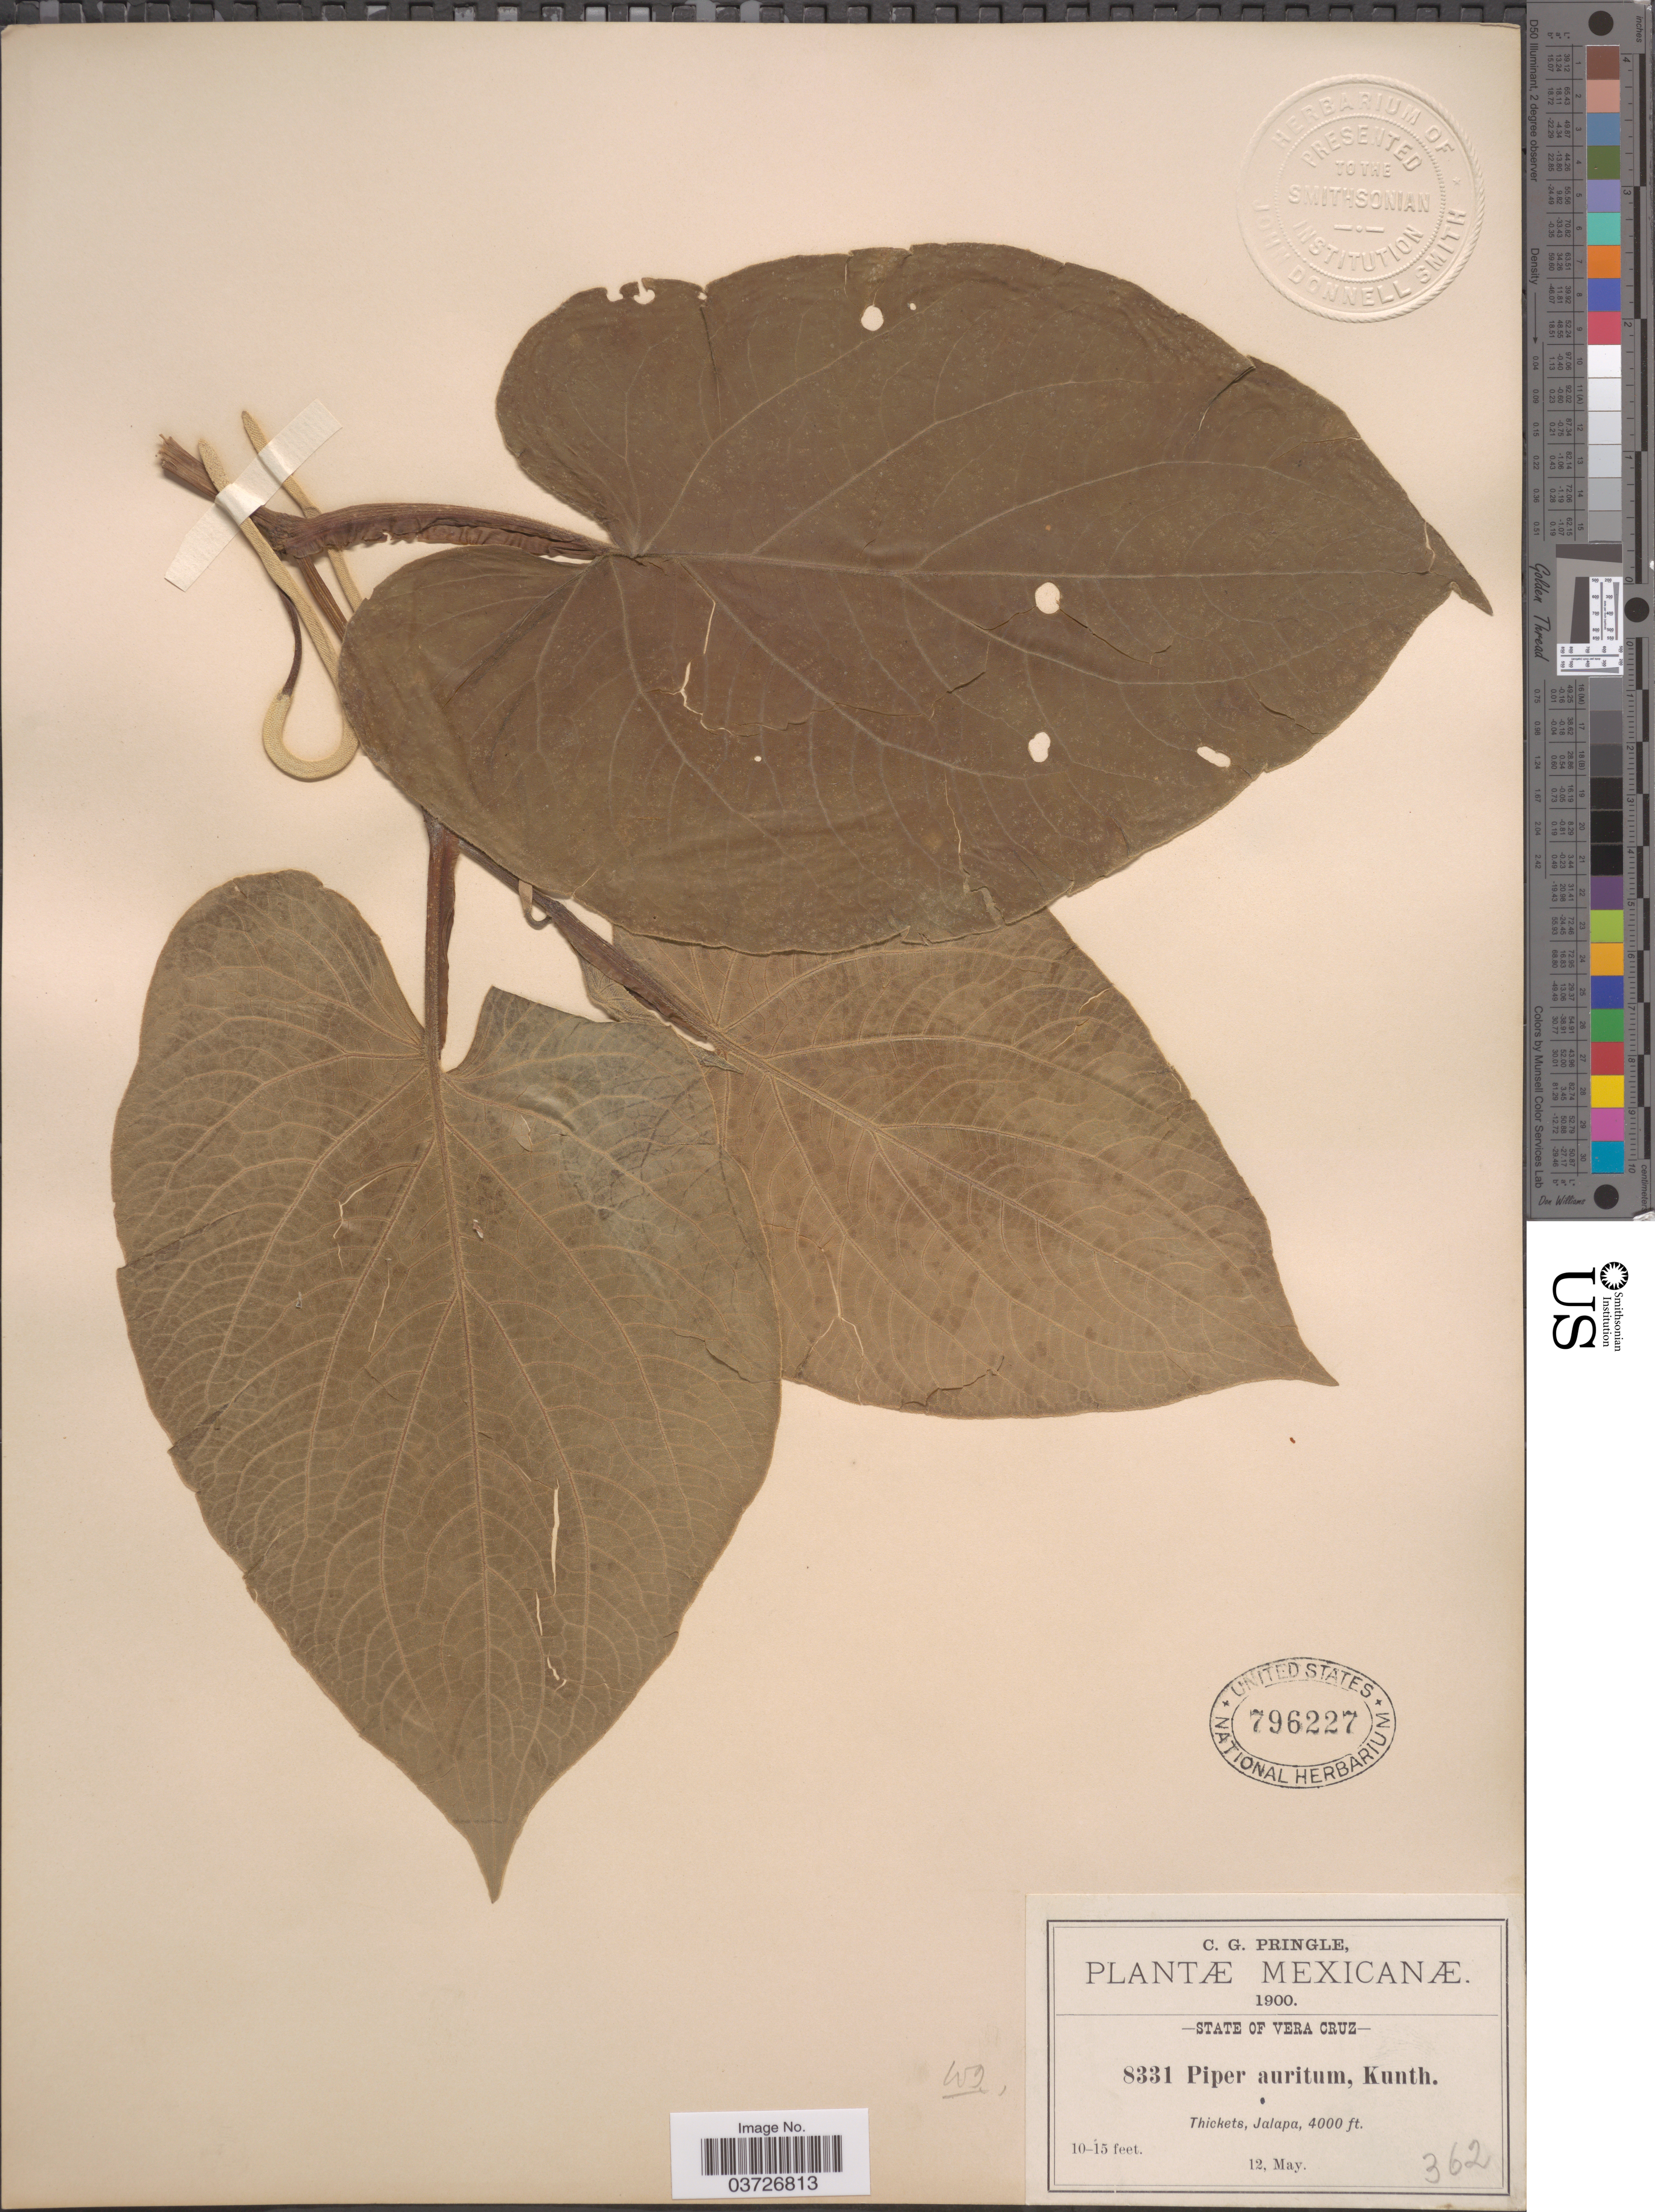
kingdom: Plantae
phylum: Tracheophyta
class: Magnoliopsida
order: Piperales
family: Piperaceae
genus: Piper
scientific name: Piper auritum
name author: Kunth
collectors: C. G. Pringle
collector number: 8331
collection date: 1900-05-12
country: Mexico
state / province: Veracruz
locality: Vera Cruz. Jalapa.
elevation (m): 1219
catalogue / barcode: US 796227